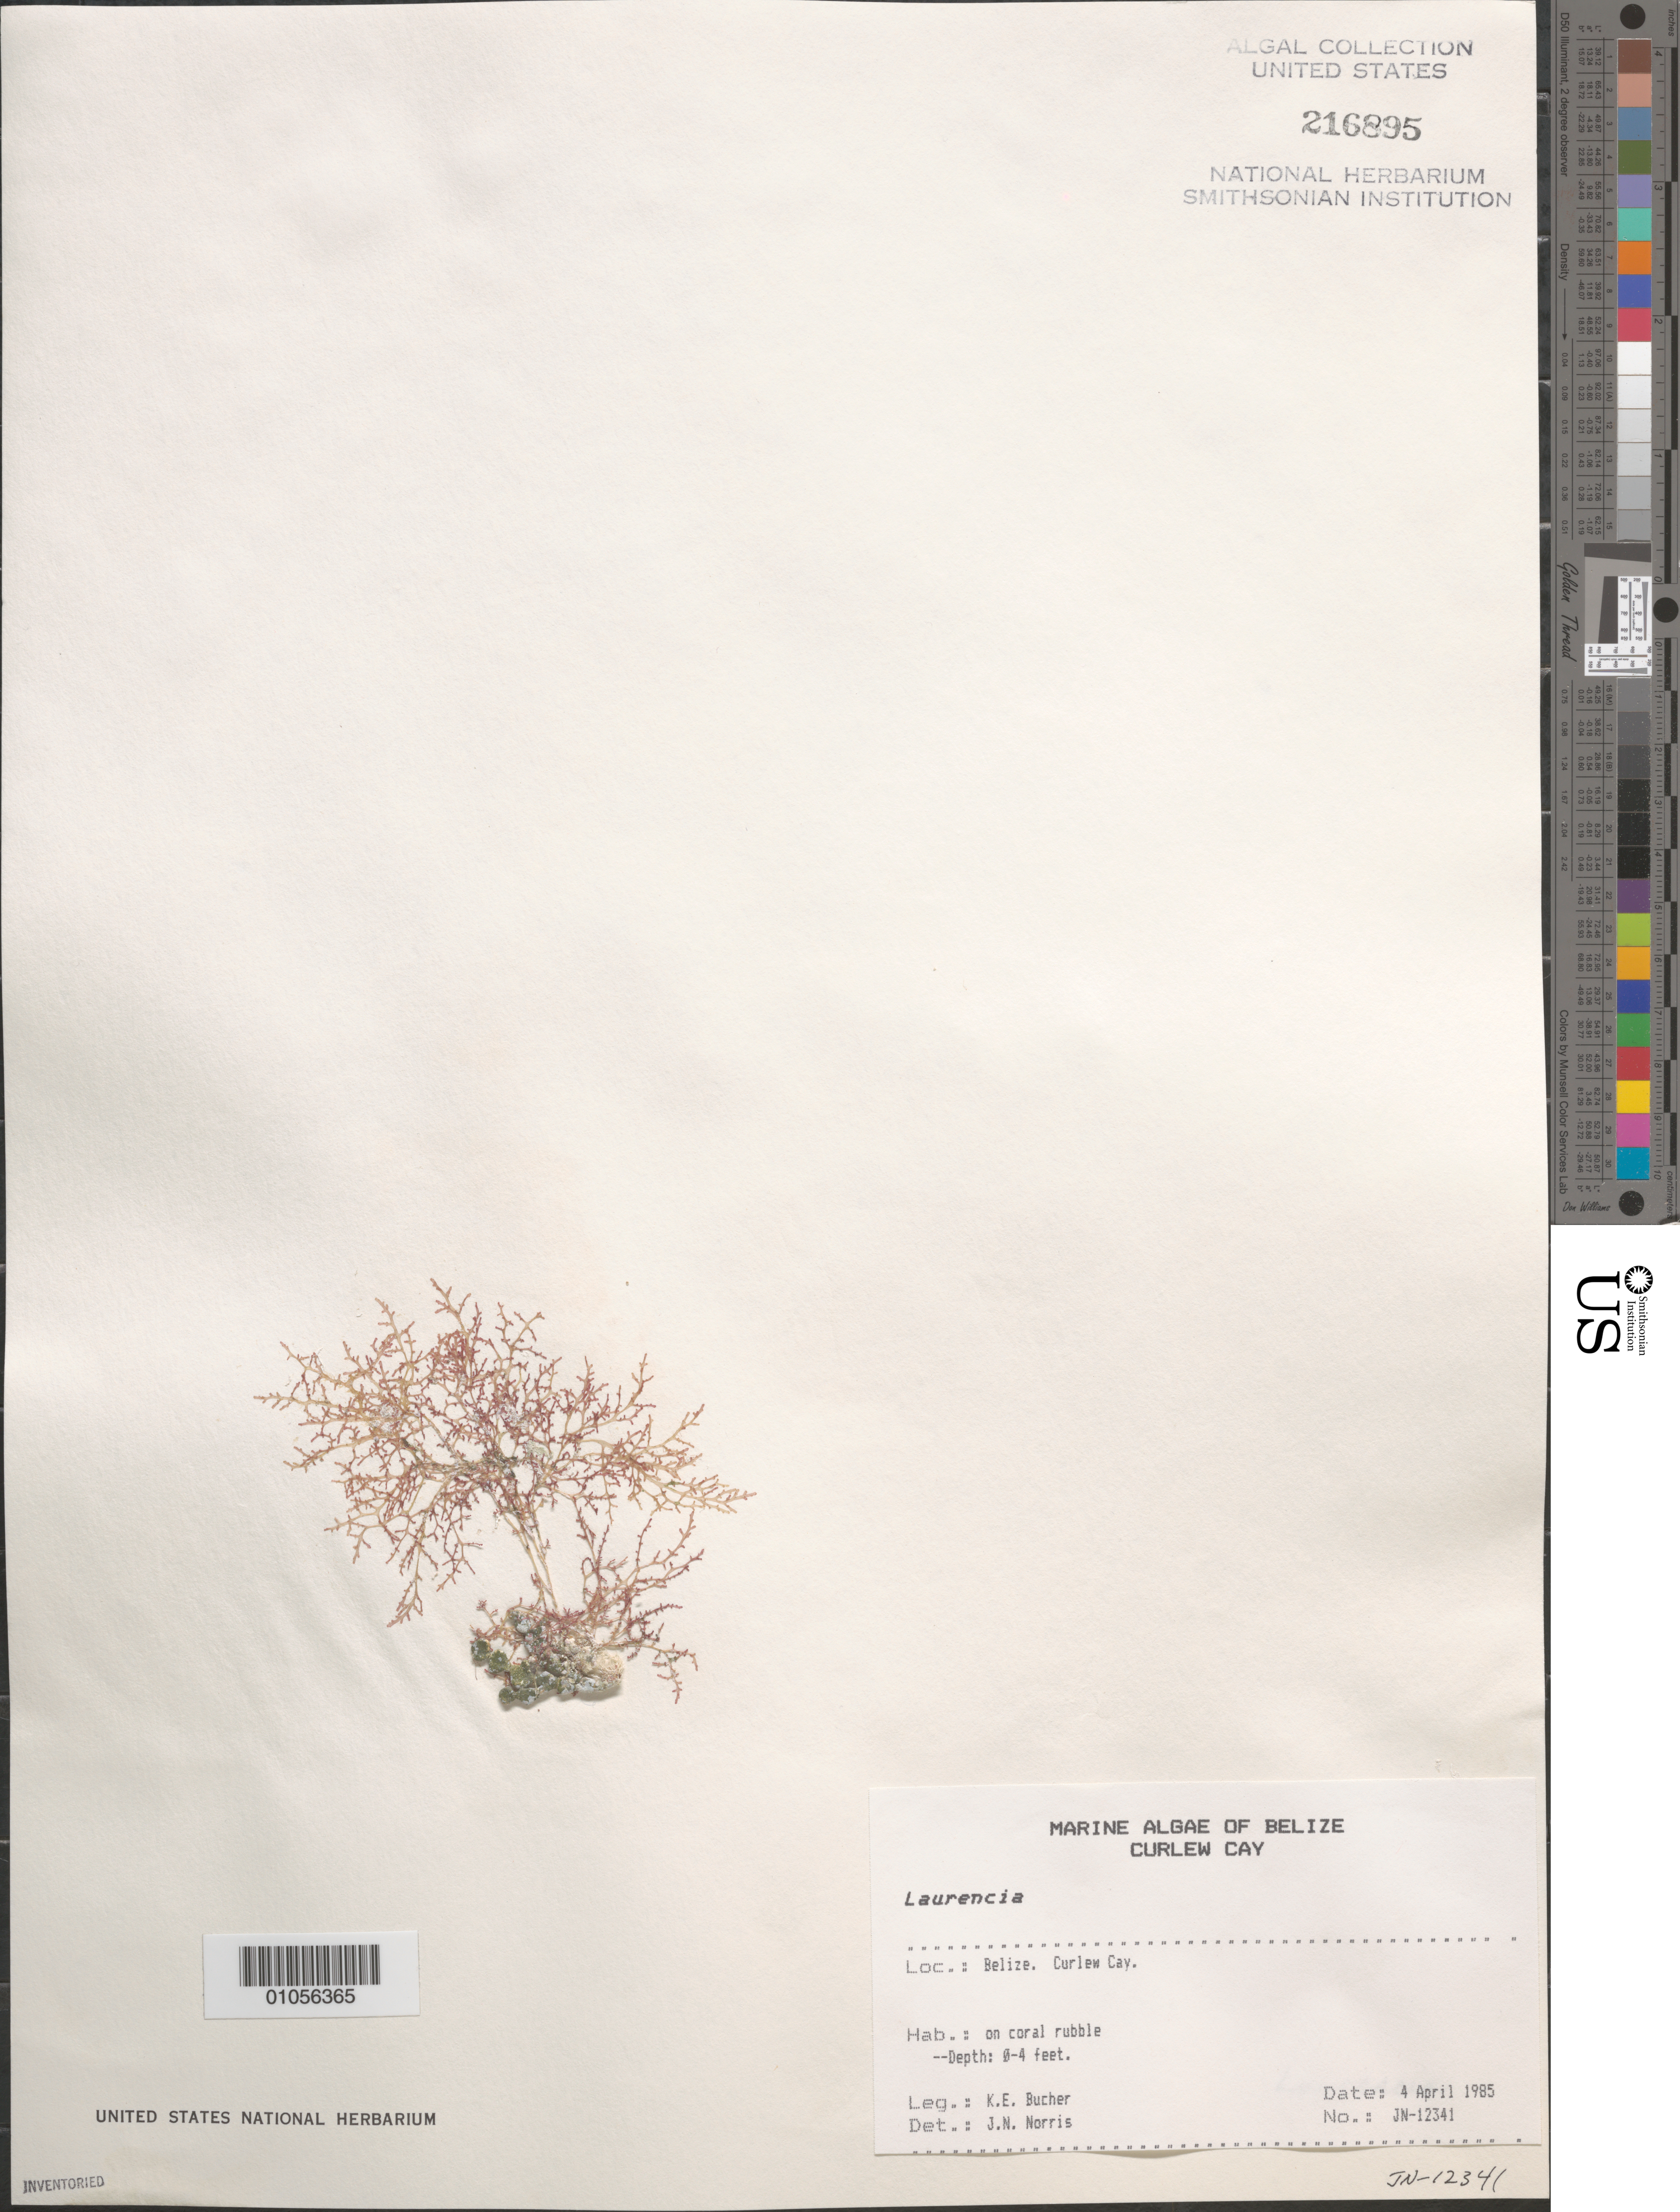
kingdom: Plantae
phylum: Rhodophyta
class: Florideophyceae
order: Ceramiales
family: Rhodomelaceae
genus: Laurencia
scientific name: Laurencia sp.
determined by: Norris, James N.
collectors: K. E. Bucher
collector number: JN-12341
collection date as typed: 04 Apr 1985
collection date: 1985-04-04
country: Belize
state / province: Stann Creek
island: Curlew Cay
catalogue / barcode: US 216895